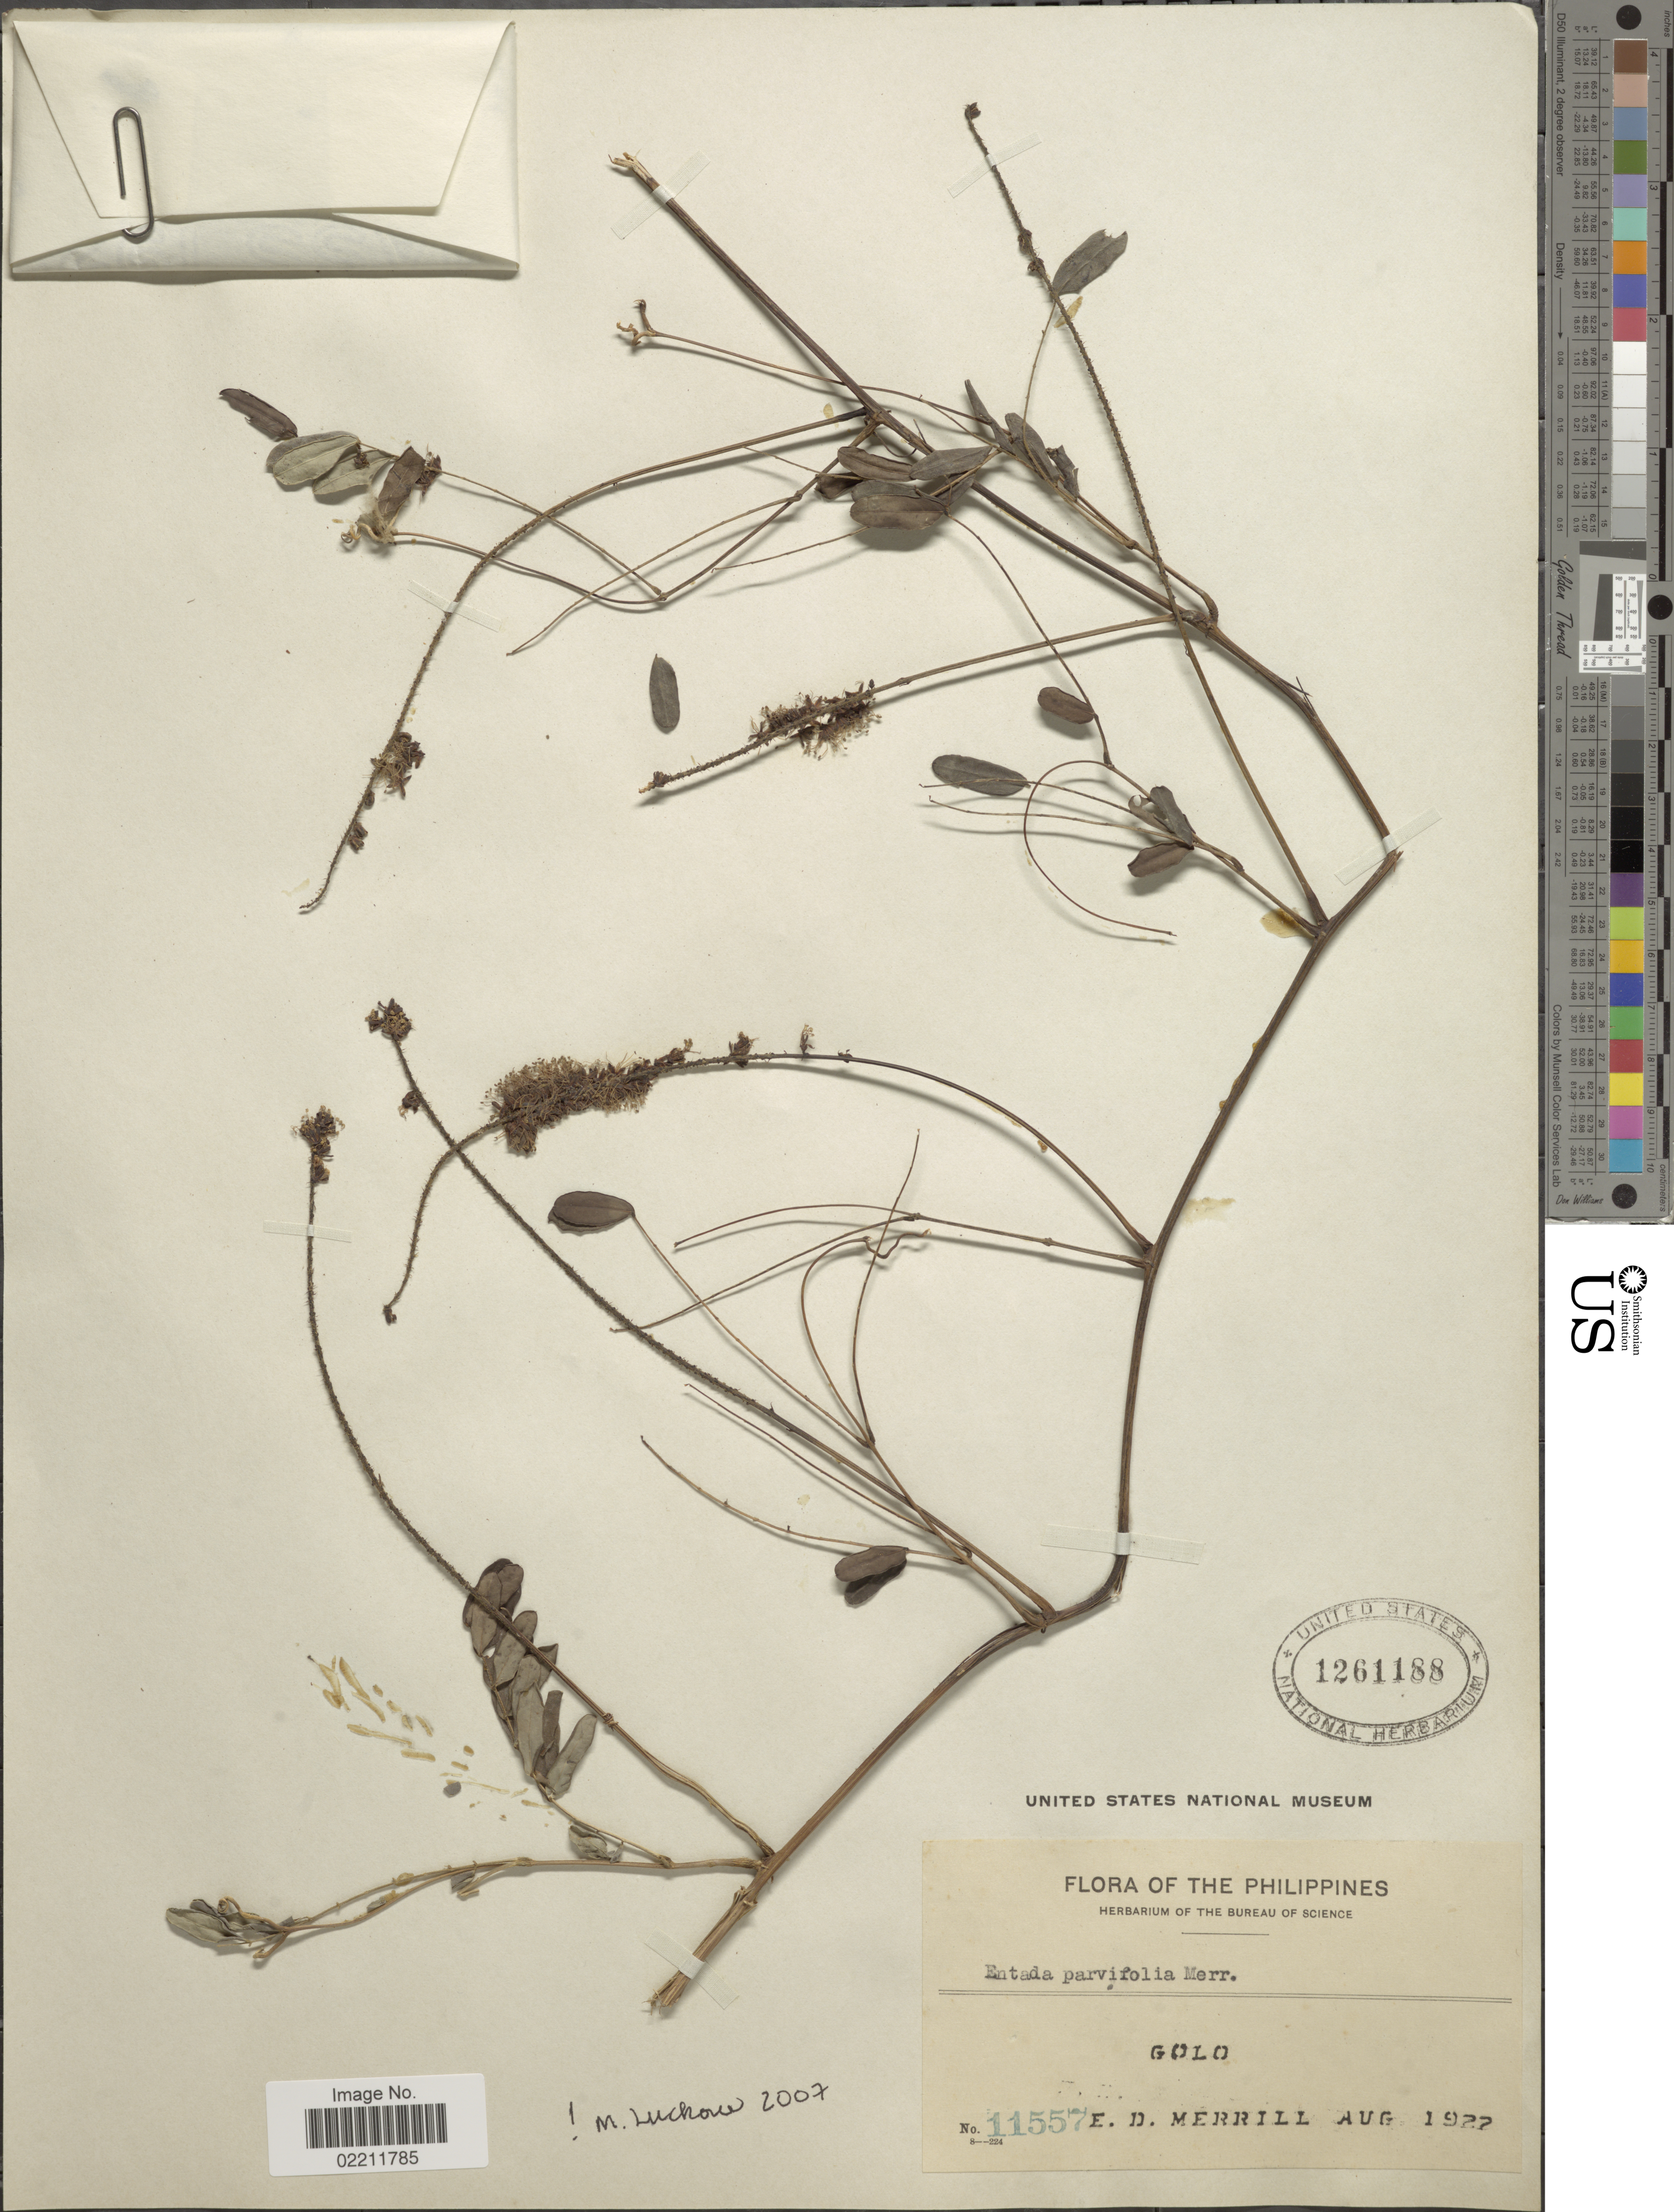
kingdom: Plantae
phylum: Tracheophyta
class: Magnoliopsida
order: Fabales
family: Fabaceae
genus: Entada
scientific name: Entada parvifolia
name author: Merr.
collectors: E. D. Merrill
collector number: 11557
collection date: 1922-08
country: Philippines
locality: Golo.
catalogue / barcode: US 1261188